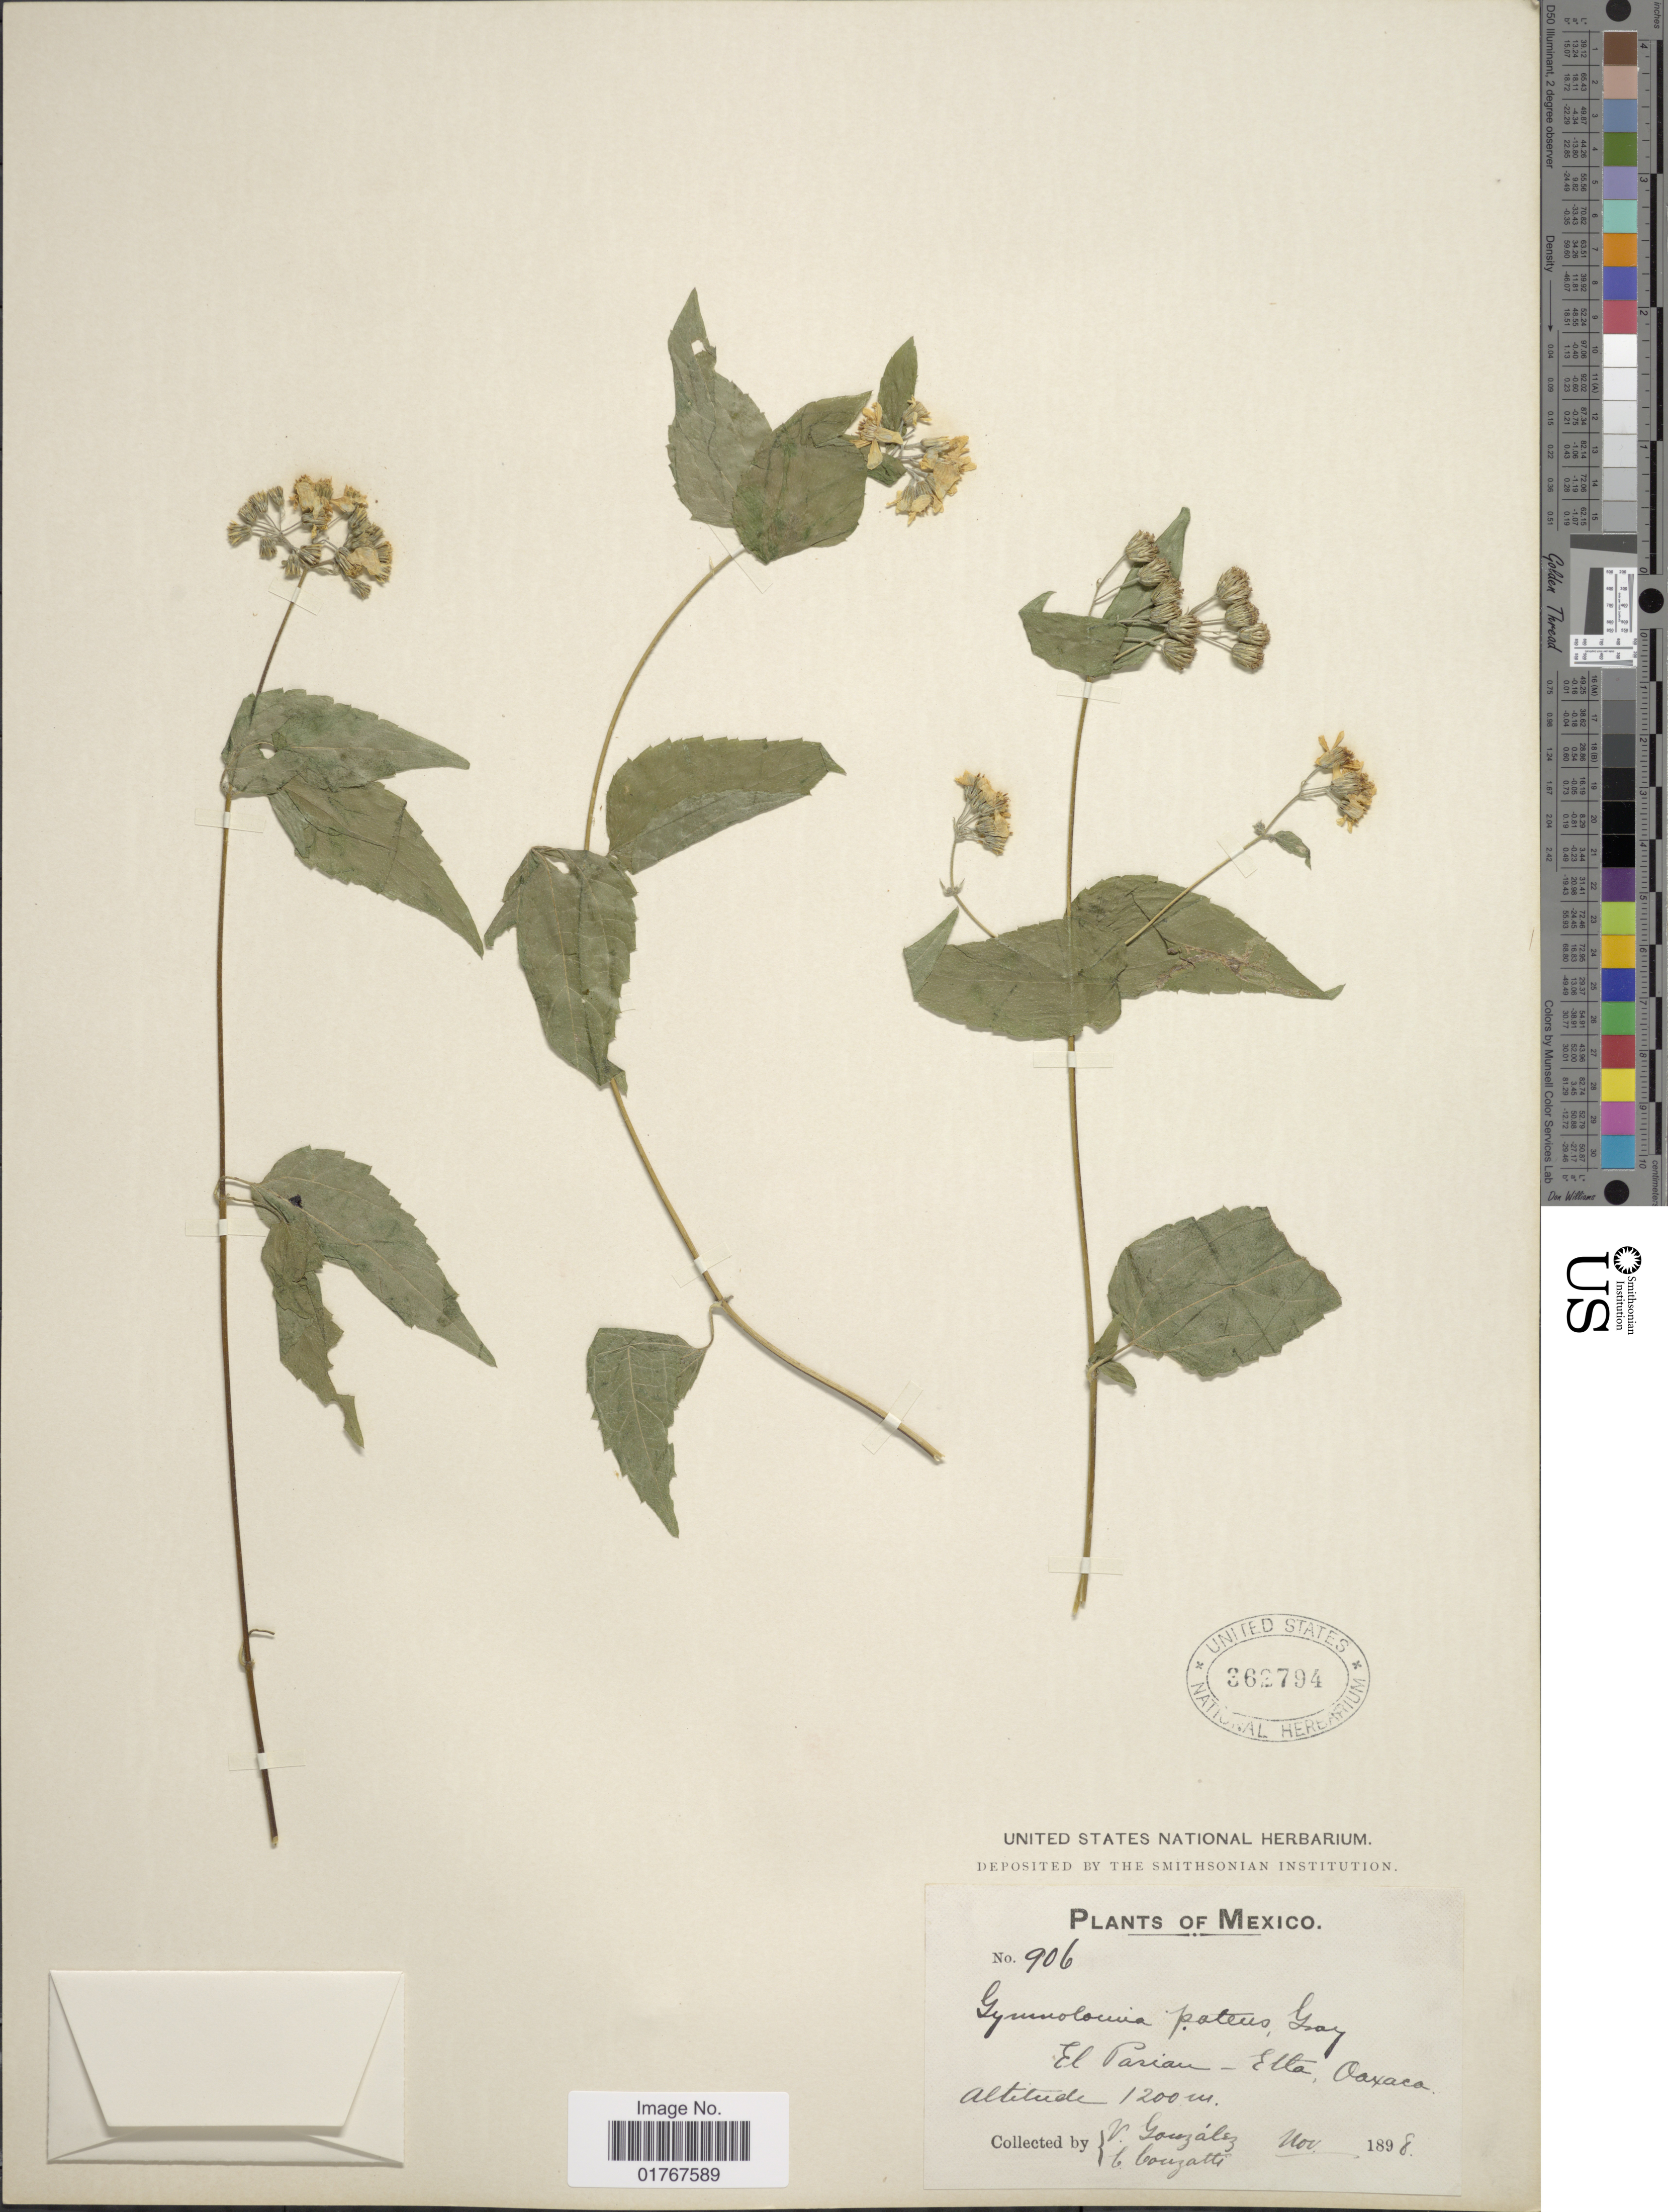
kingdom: Plantae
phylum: Tracheophyta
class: Magnoliopsida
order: Asterales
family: Asteraceae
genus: Viguiera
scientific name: Viguiera cordata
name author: (Hook. & Arn.) D'Arcy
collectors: V. González & C. Conzatti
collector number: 906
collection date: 1898-11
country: Mexico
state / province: Oaxaca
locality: El Parian - Elta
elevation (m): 1200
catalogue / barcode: US 362794